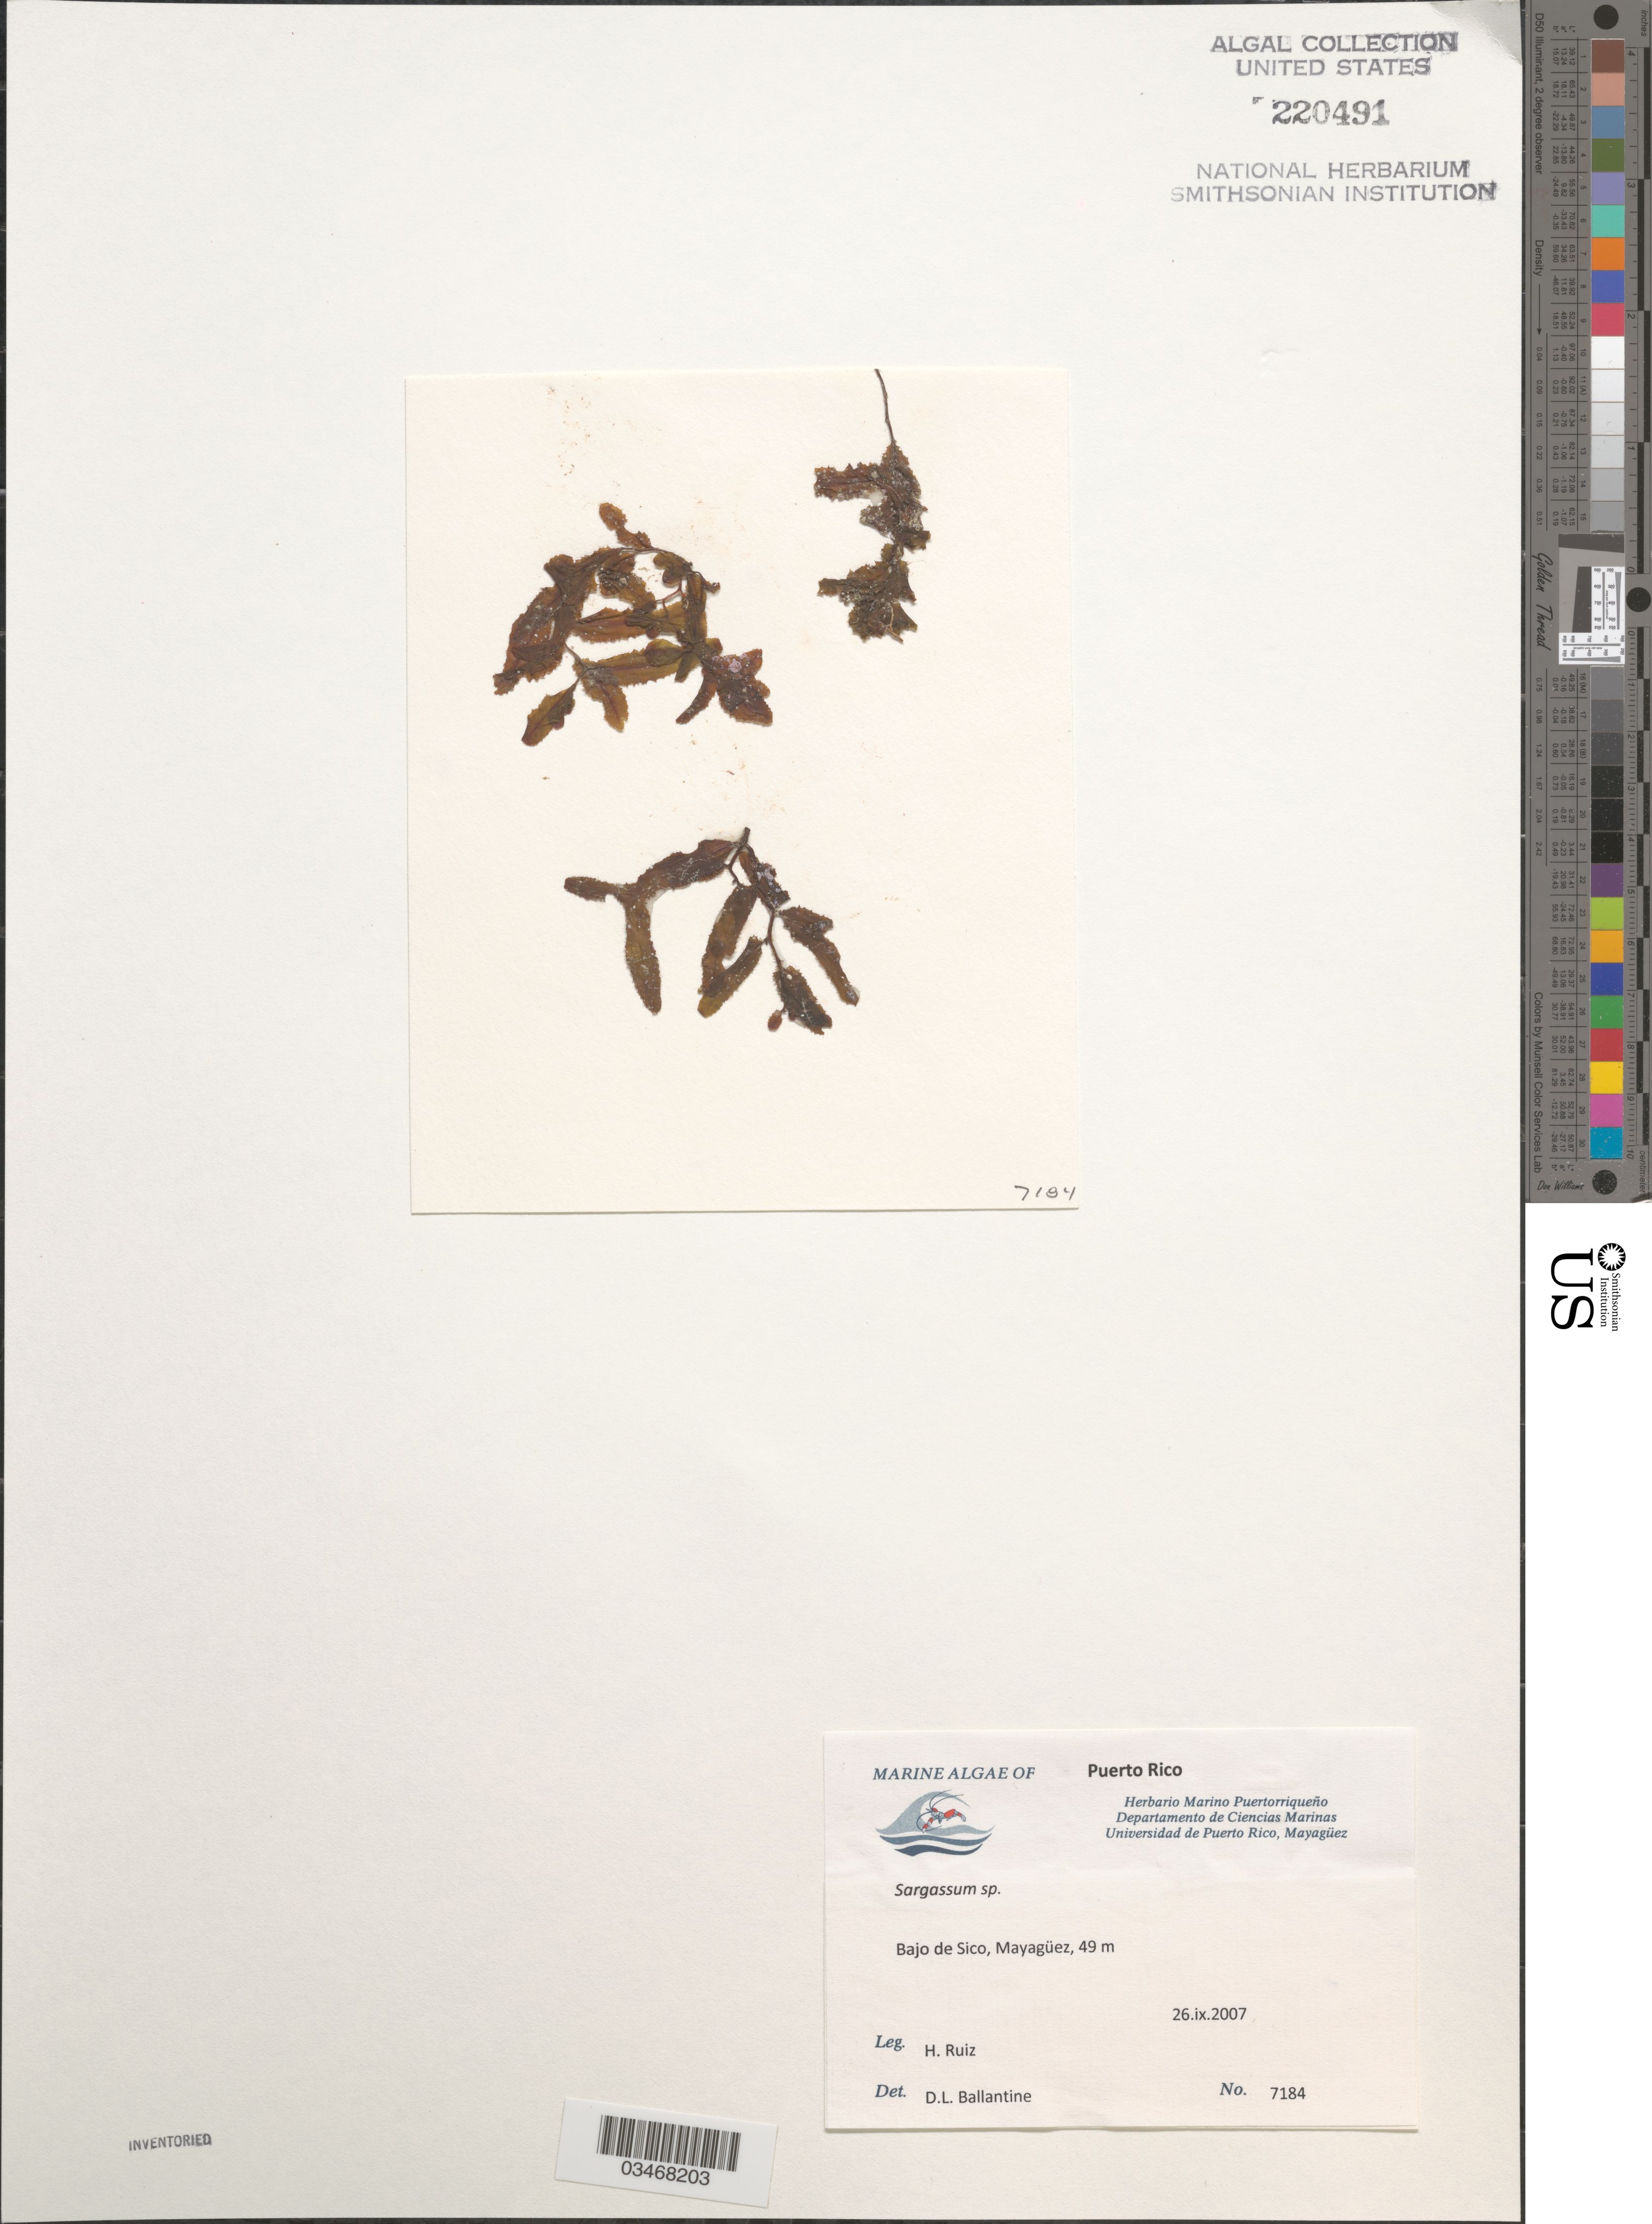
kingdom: Chromista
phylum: Ochrophyta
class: Phaeophyceae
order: Fucales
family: Sargassaceae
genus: Sargassum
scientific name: Sargassum sp.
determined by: Ballantine, D. L.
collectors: H. Ruiz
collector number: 7184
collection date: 2007-09-26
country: Puerto Rico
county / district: Mayaguez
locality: Bajo de Sico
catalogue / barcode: US 220491